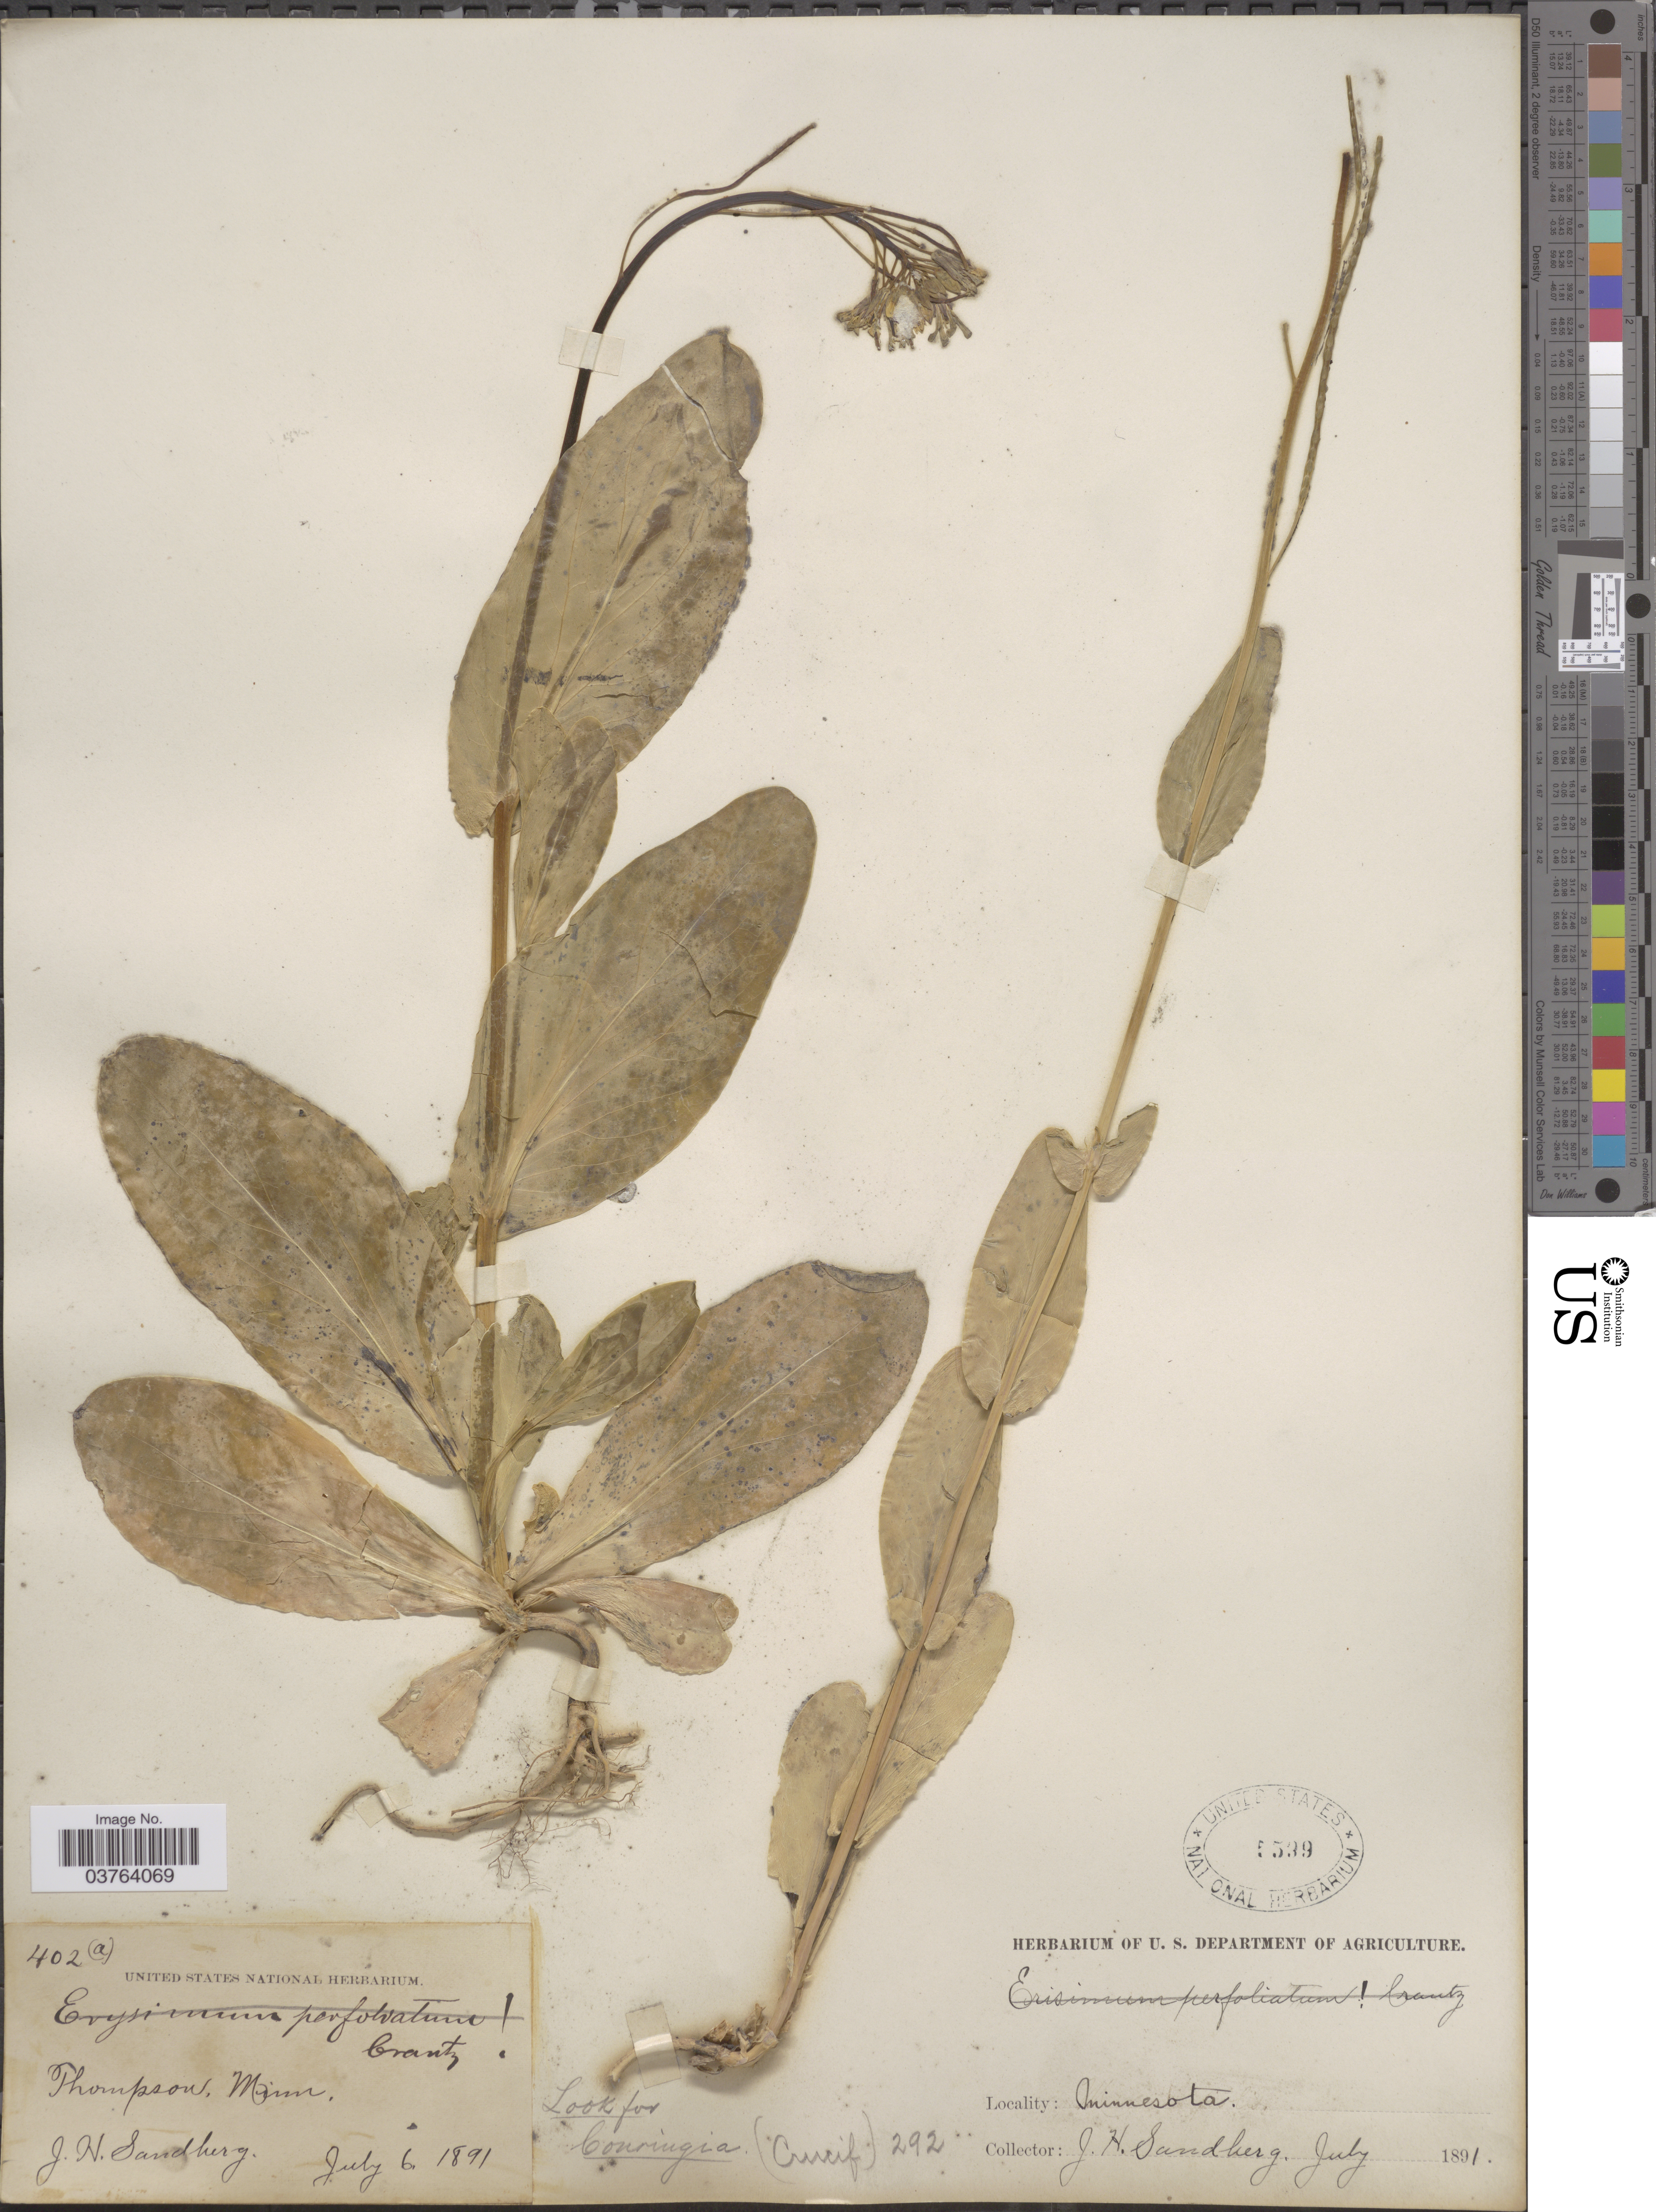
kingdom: Plantae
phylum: Tracheophyta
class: Magnoliopsida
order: Brassicales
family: Brassicaceae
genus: Conringia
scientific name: Conringia sp.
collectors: J. H. Sandberg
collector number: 402(a)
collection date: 1891-07-06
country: United States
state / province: Minnesota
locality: Thompson.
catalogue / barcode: US 5539